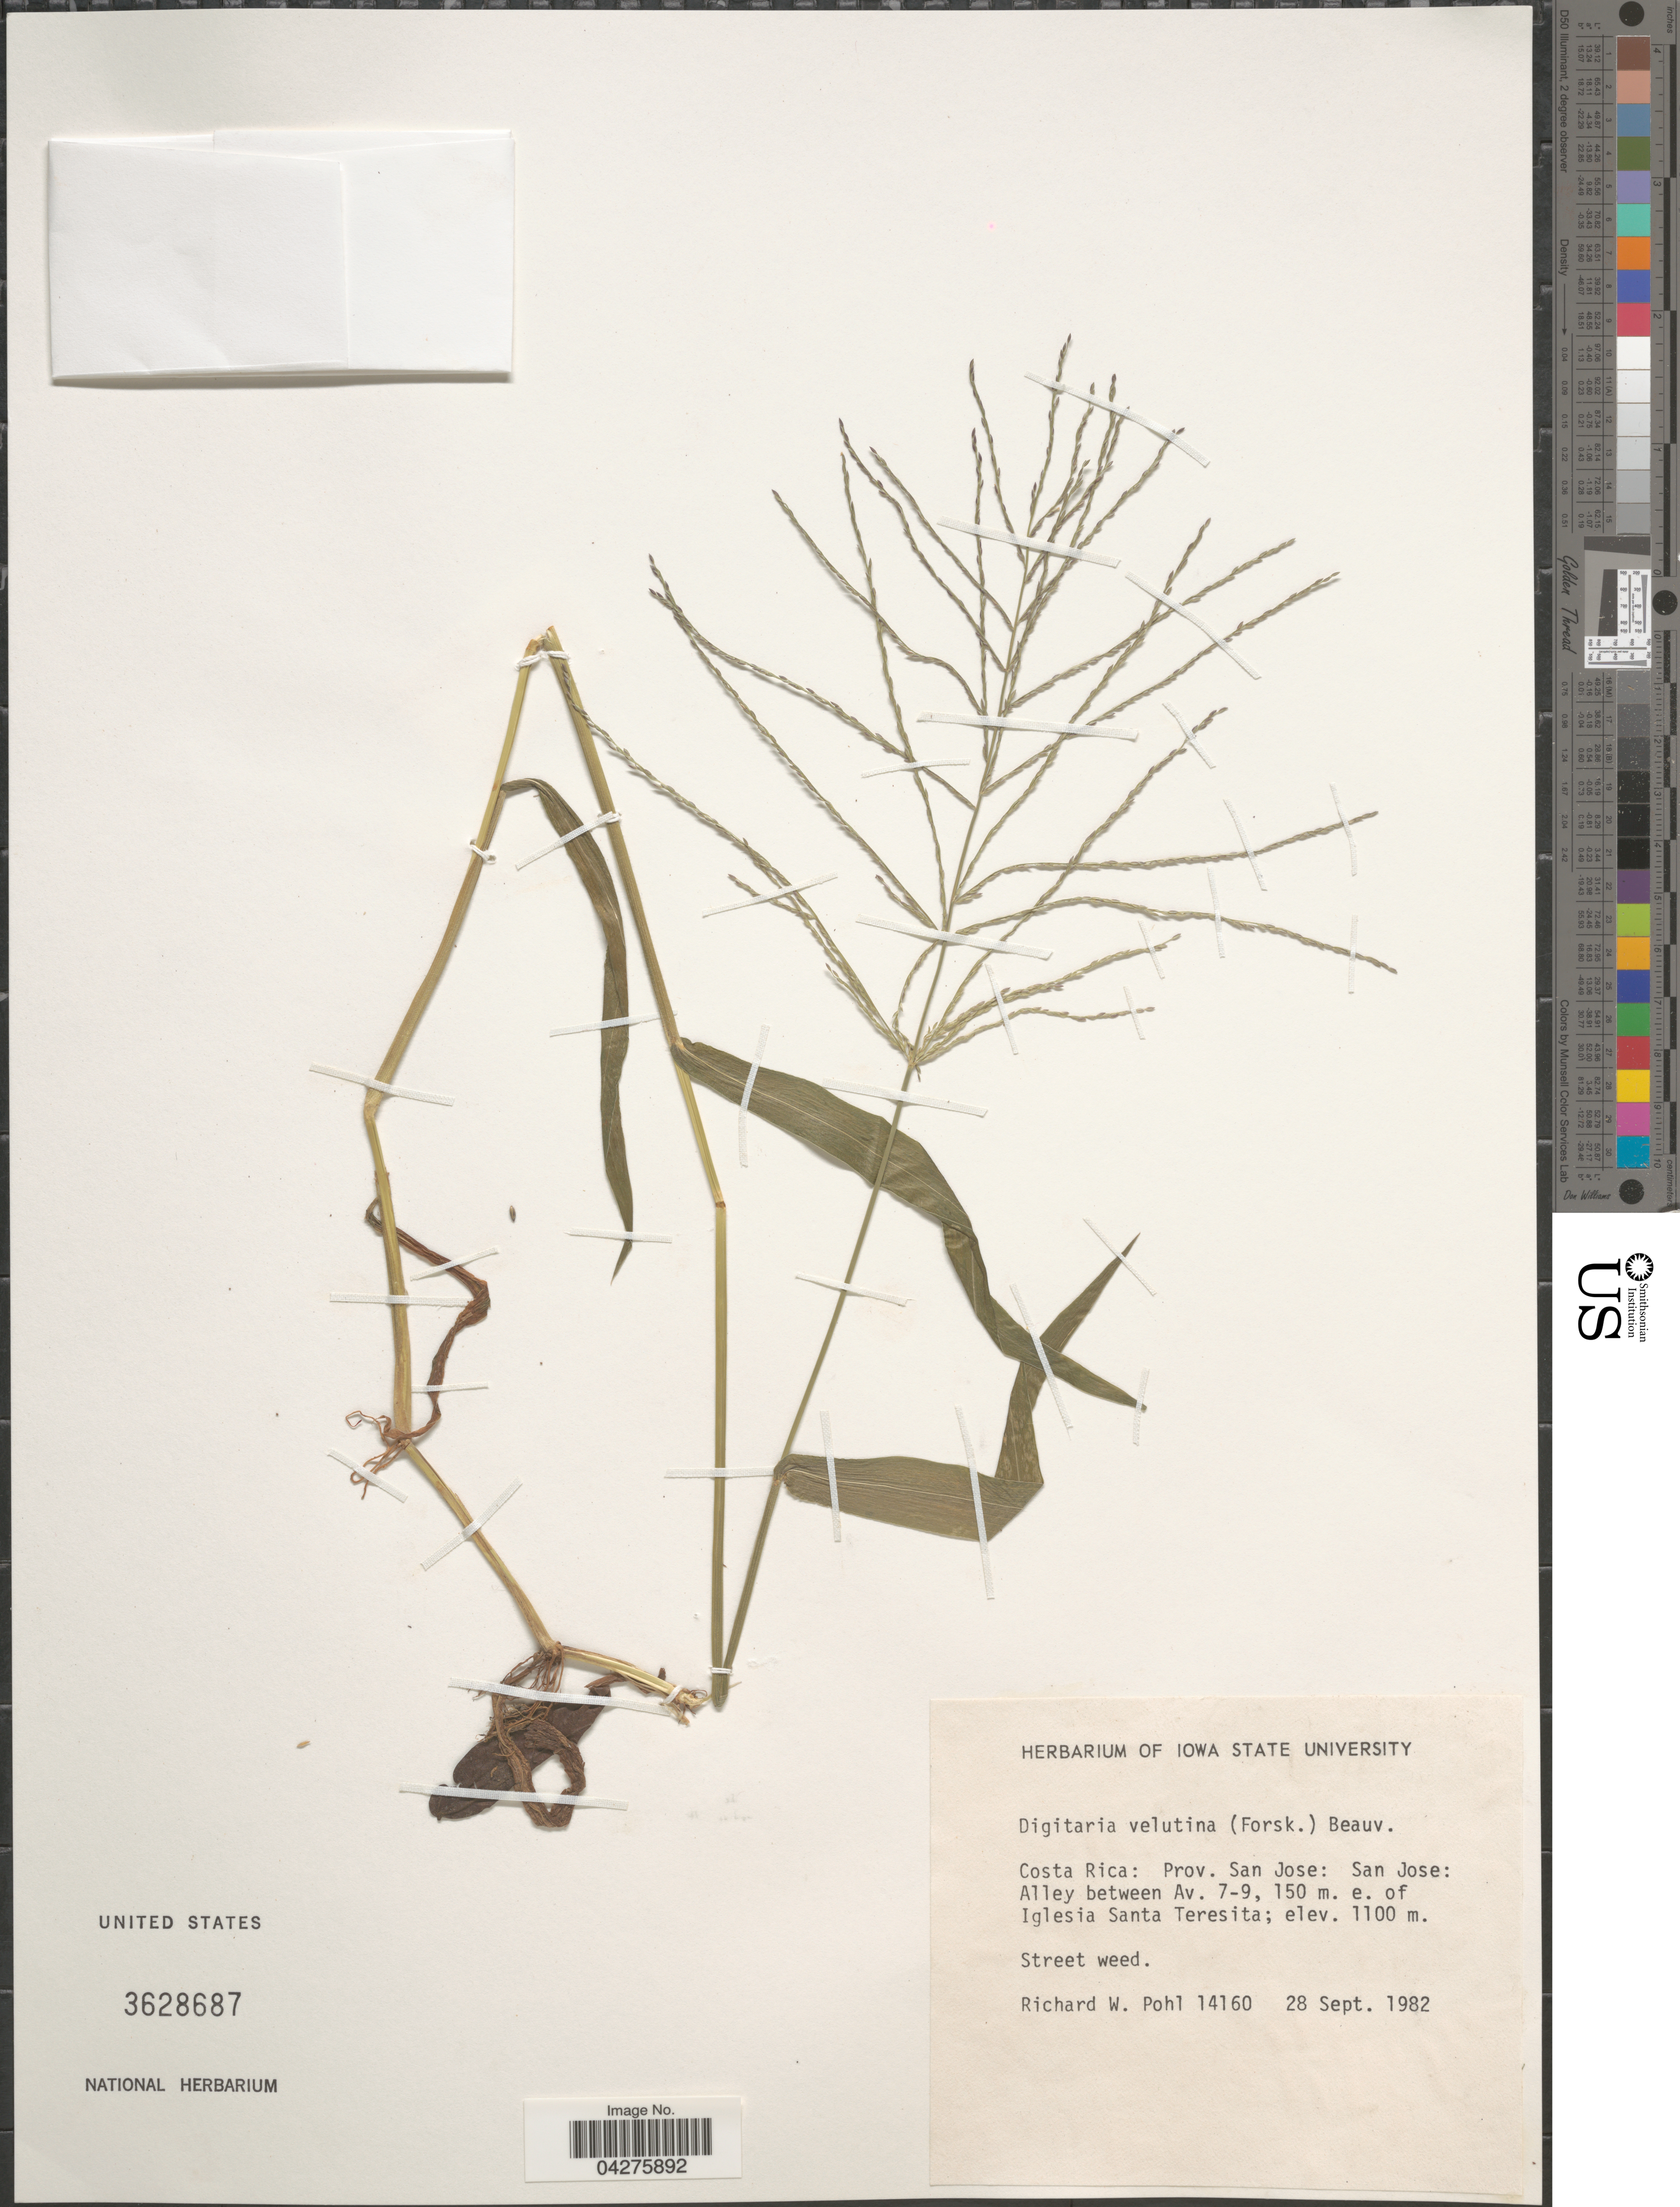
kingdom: Plantae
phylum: Tracheophyta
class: Liliopsida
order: Poales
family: Poaceae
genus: Digitaria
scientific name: Digitaria velutina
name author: (Forssk.) P. Beauv.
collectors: R. W. Pohl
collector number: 14160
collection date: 1982-09-28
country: Costa Rica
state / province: San José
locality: San Jose: Alley between Av. 7-9, e. of Iglesia Santa Teresita.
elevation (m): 1100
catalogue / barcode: US 3628687